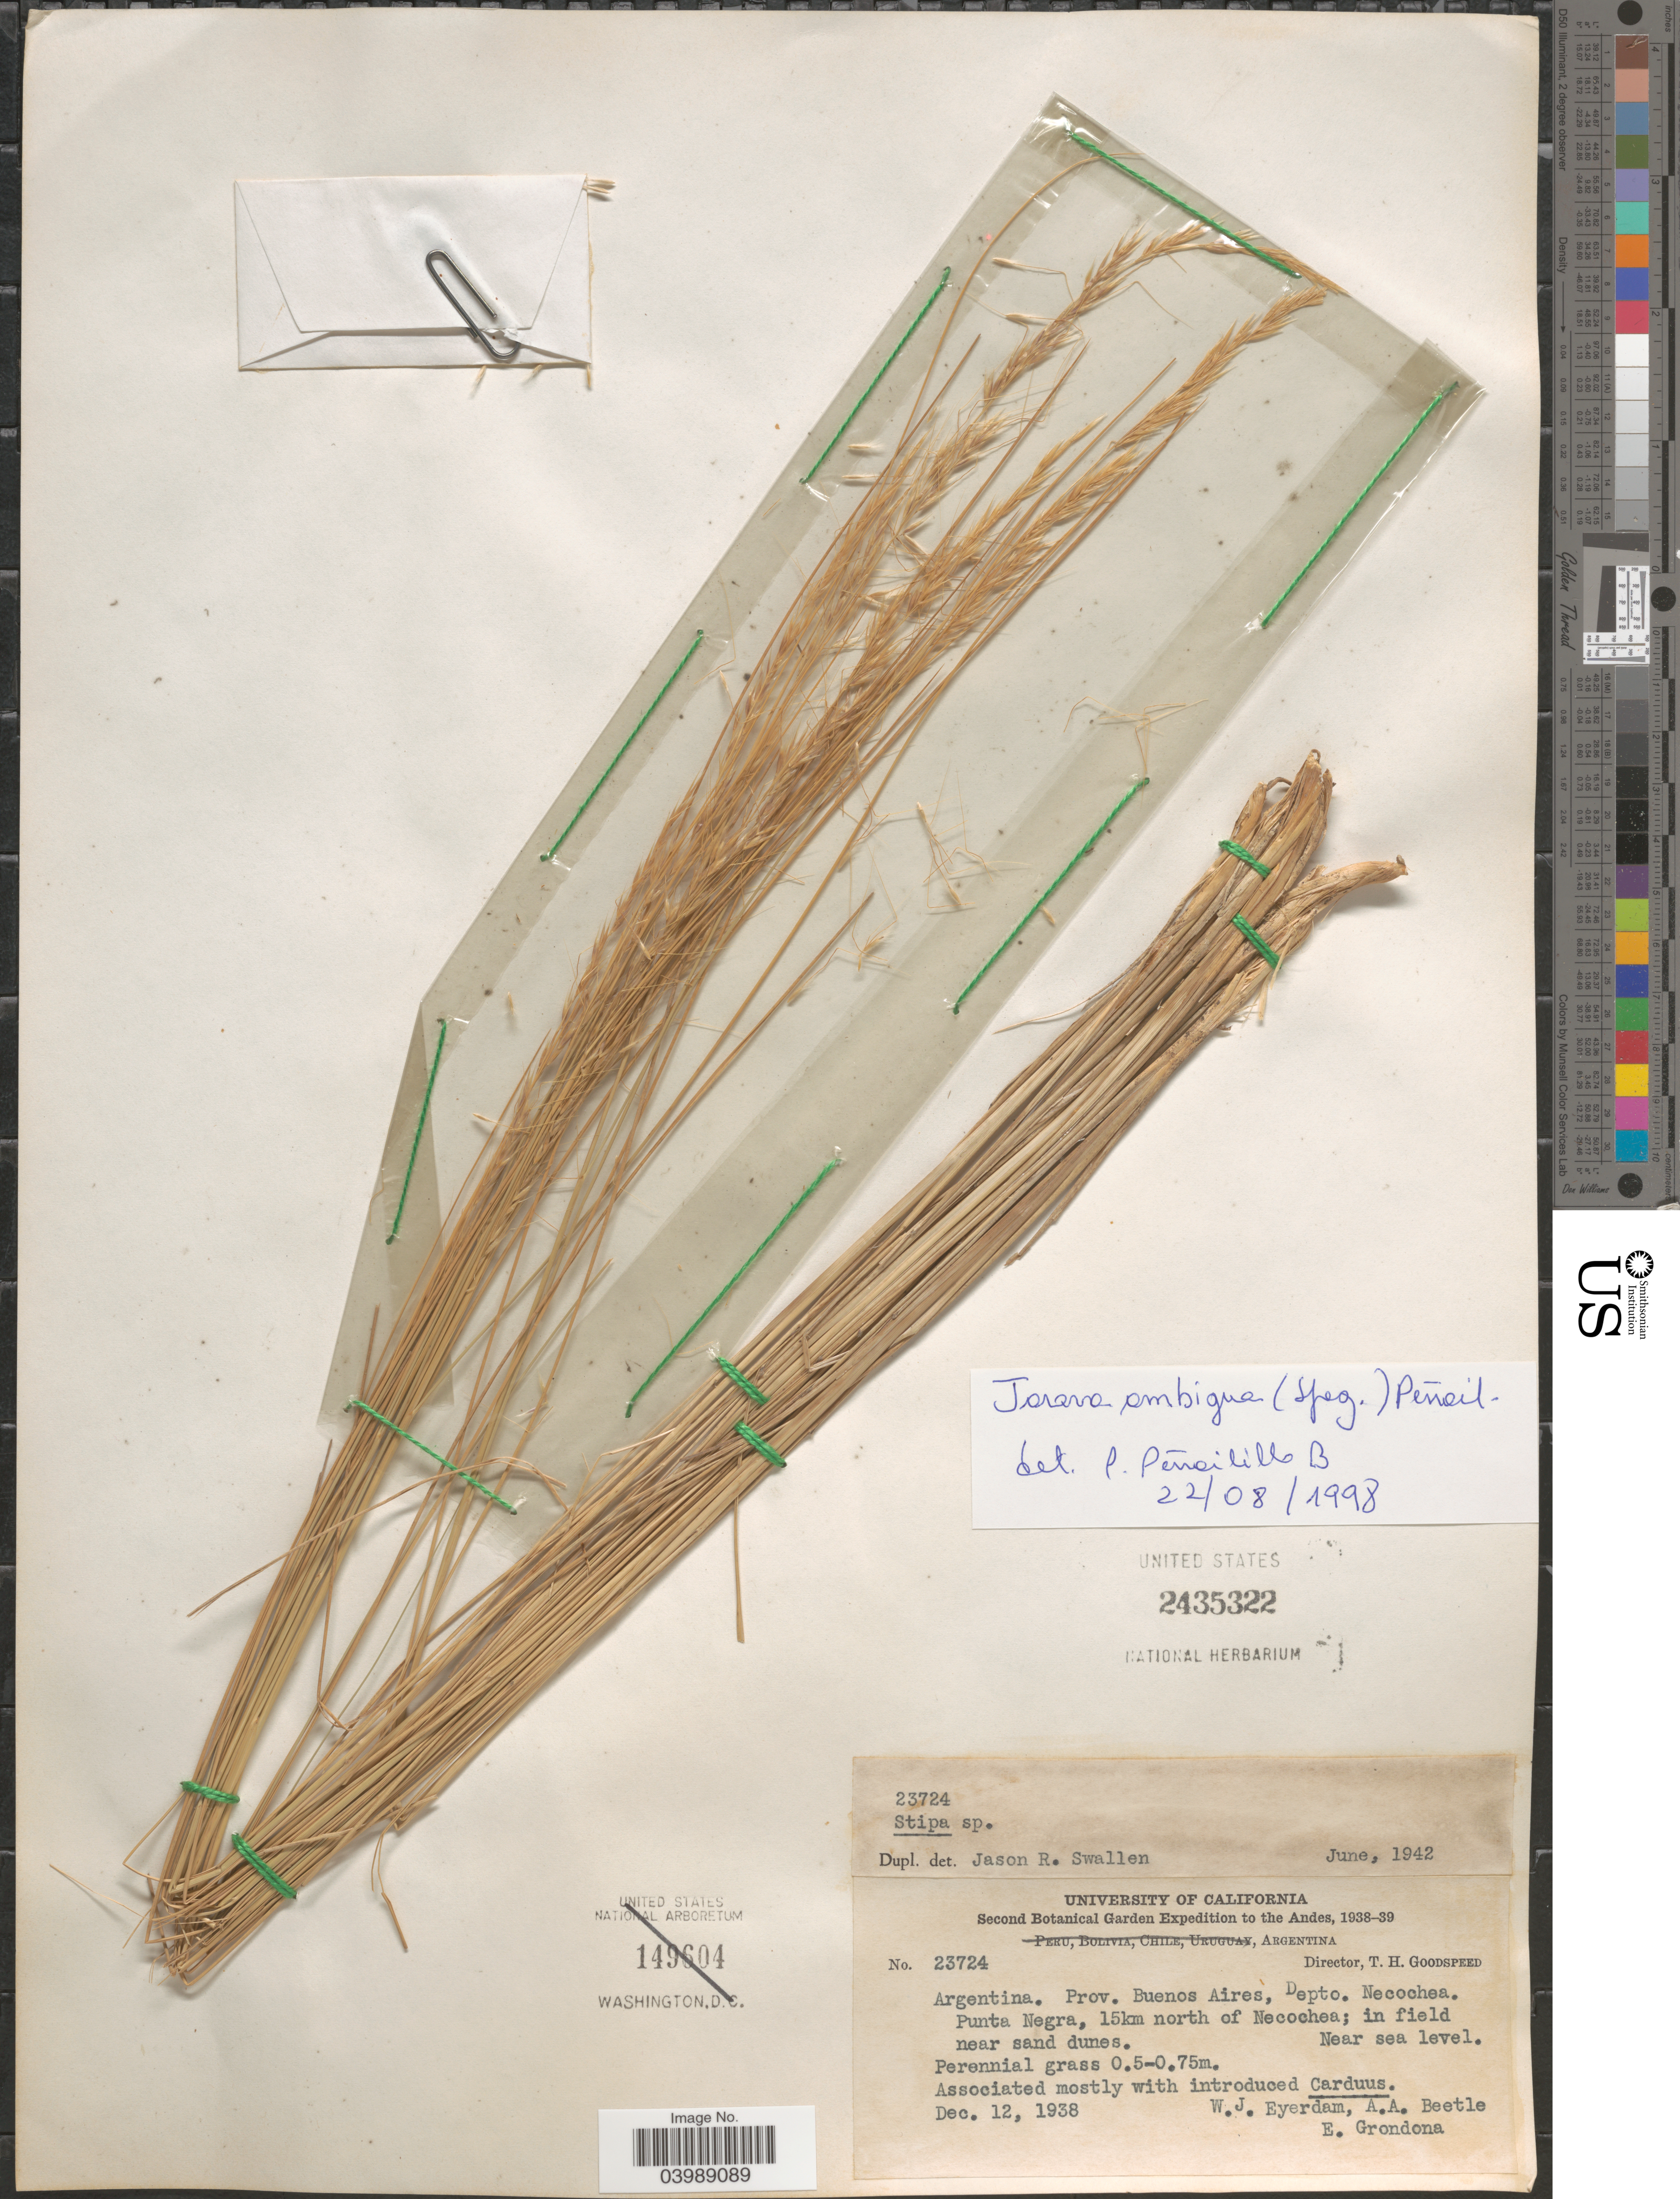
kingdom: Plantae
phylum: Tracheophyta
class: Liliopsida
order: Poales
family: Poaceae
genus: Amelichloa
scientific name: Amelichloa ambigua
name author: (Speg.) Arriaga & Barkworth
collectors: W. J. Eyerdam, A. A. Beetle & E. Grondona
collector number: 23724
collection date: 1938-12-12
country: Argentina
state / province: Buenos Aires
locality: The Andes. Depto. Necochea. Punta Negra, 15km north of Necochea.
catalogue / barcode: US 2435322